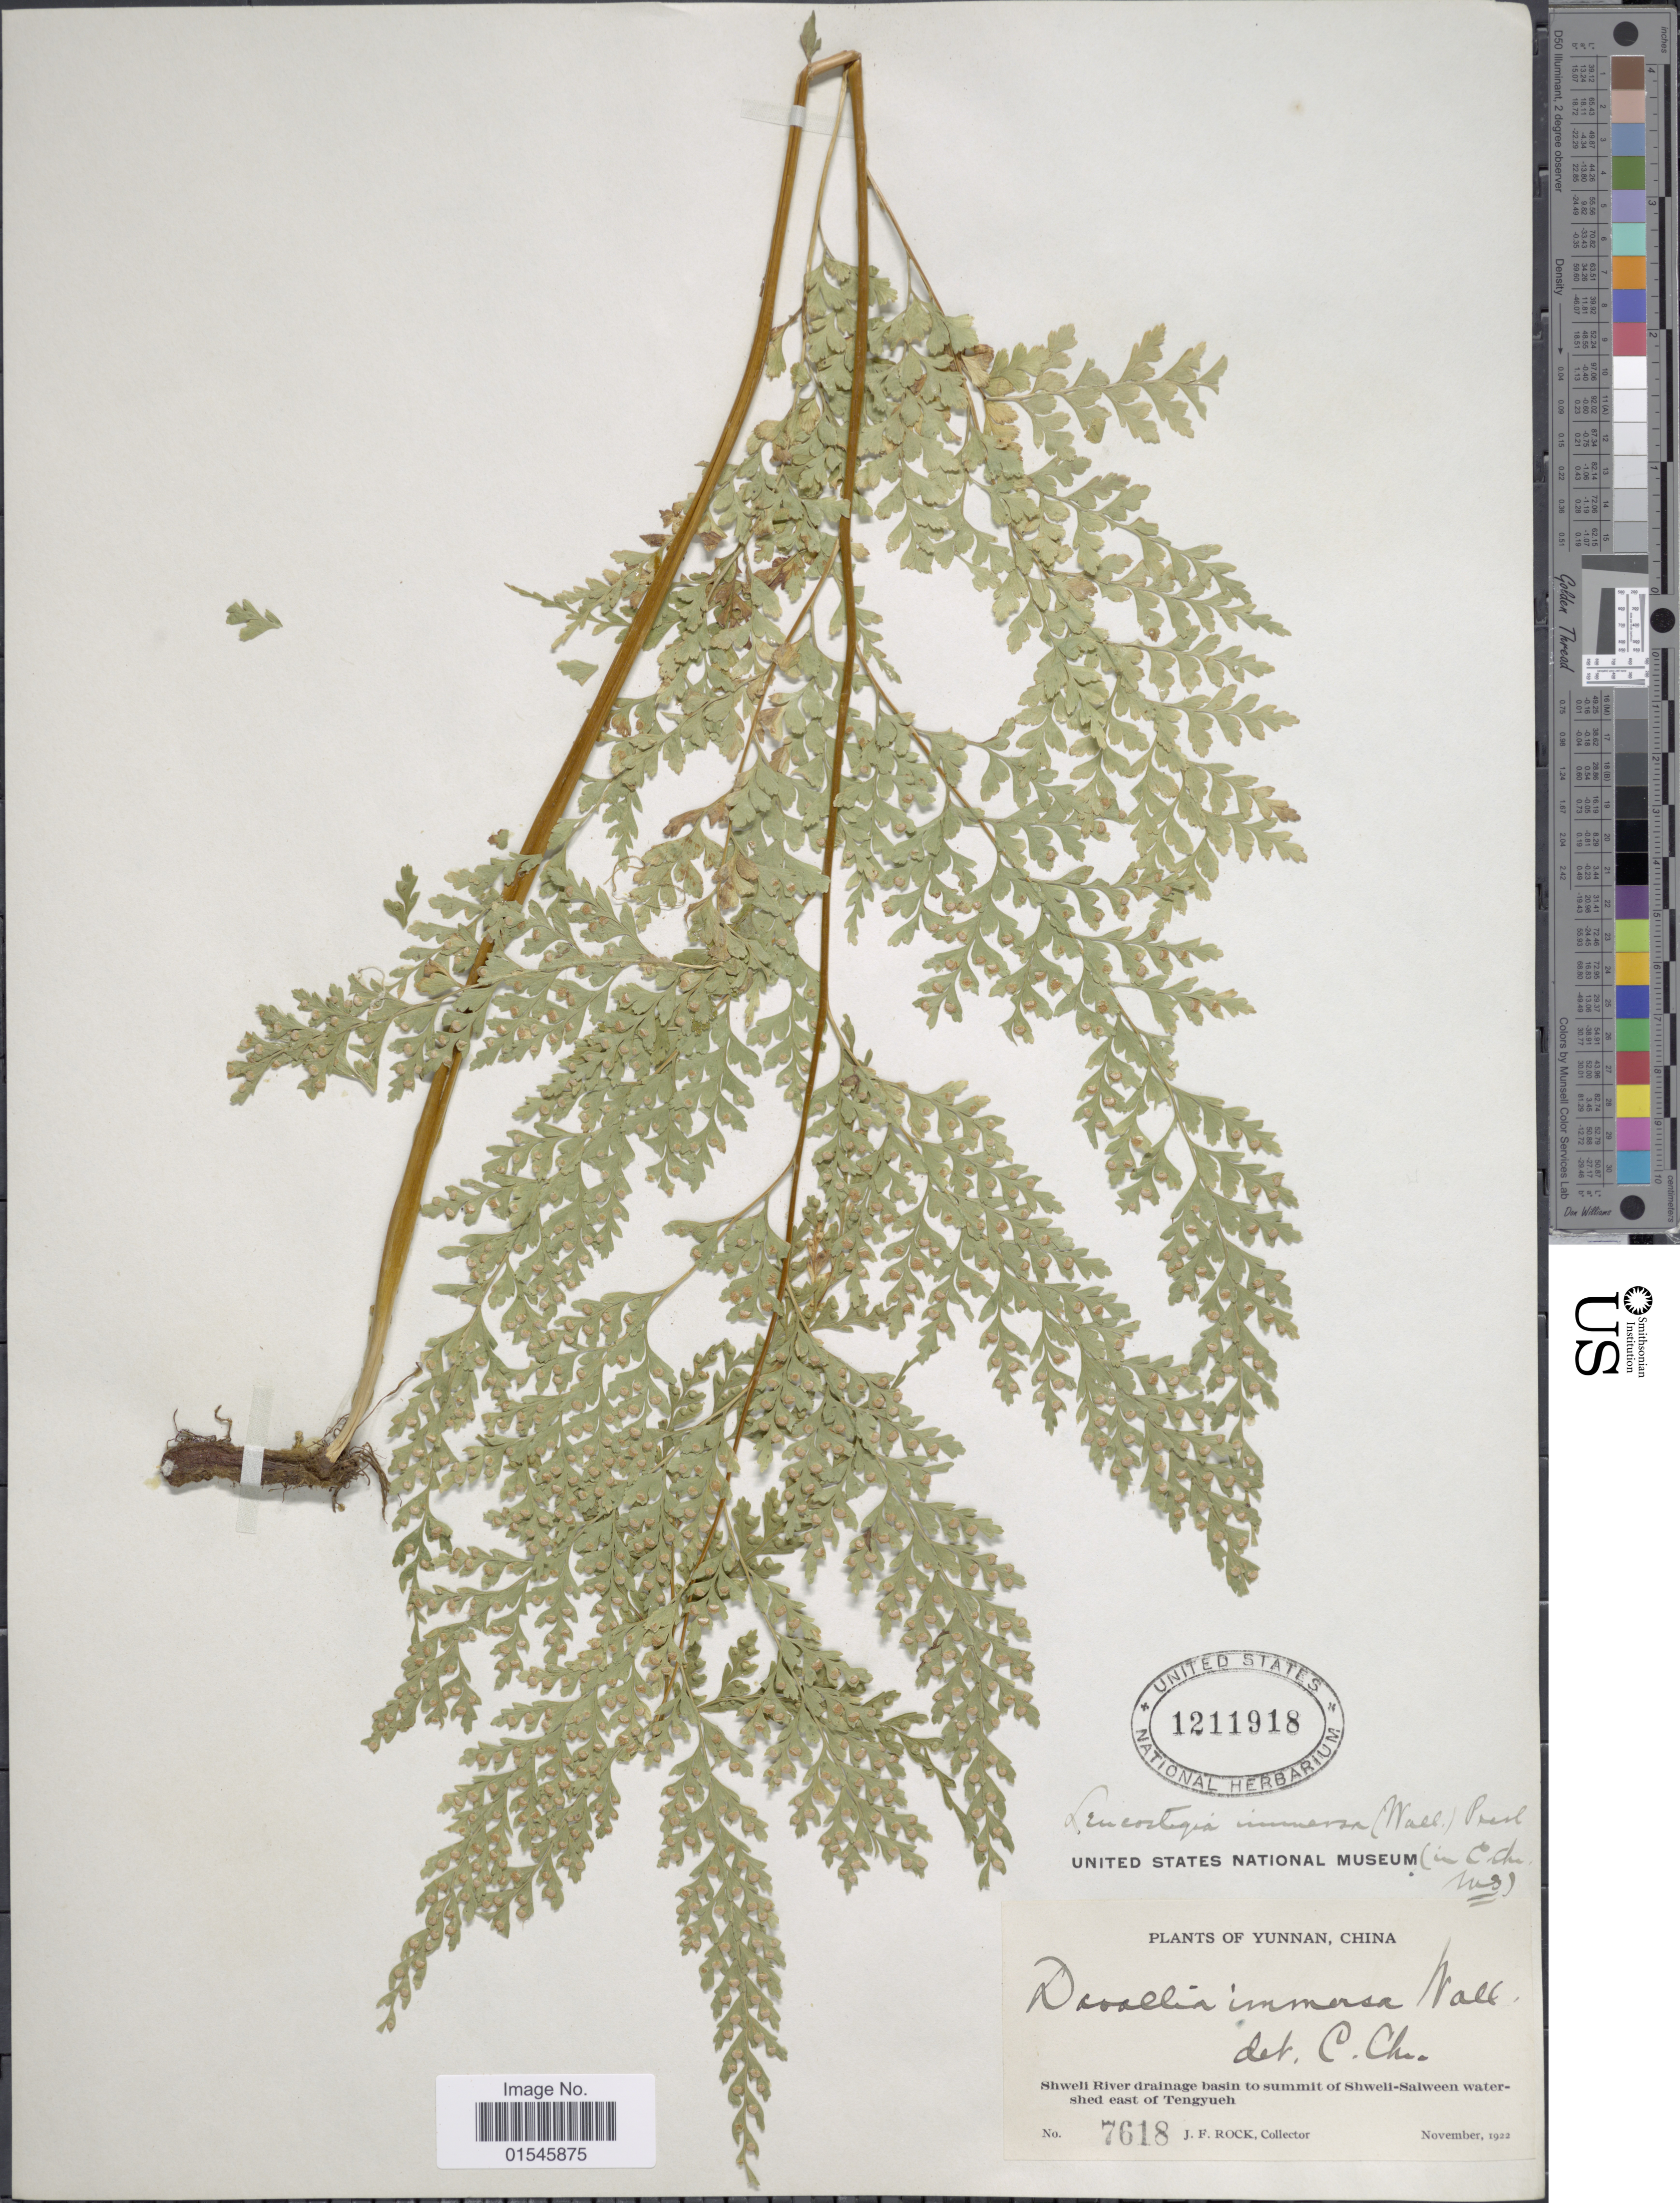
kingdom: Plantae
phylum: Tracheophyta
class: Polypodiopsida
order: Polypodiales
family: Hypodematiaceae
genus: Leucostegia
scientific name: Leucostegia truncata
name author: (D. Don) Fraser-Jenk.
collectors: J. Rock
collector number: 7618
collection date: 1922-11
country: China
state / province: Yunnan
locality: Shweli River drainage basin to summit of Shweli-Salween watershed east of Tengyueh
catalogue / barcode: US 1211918